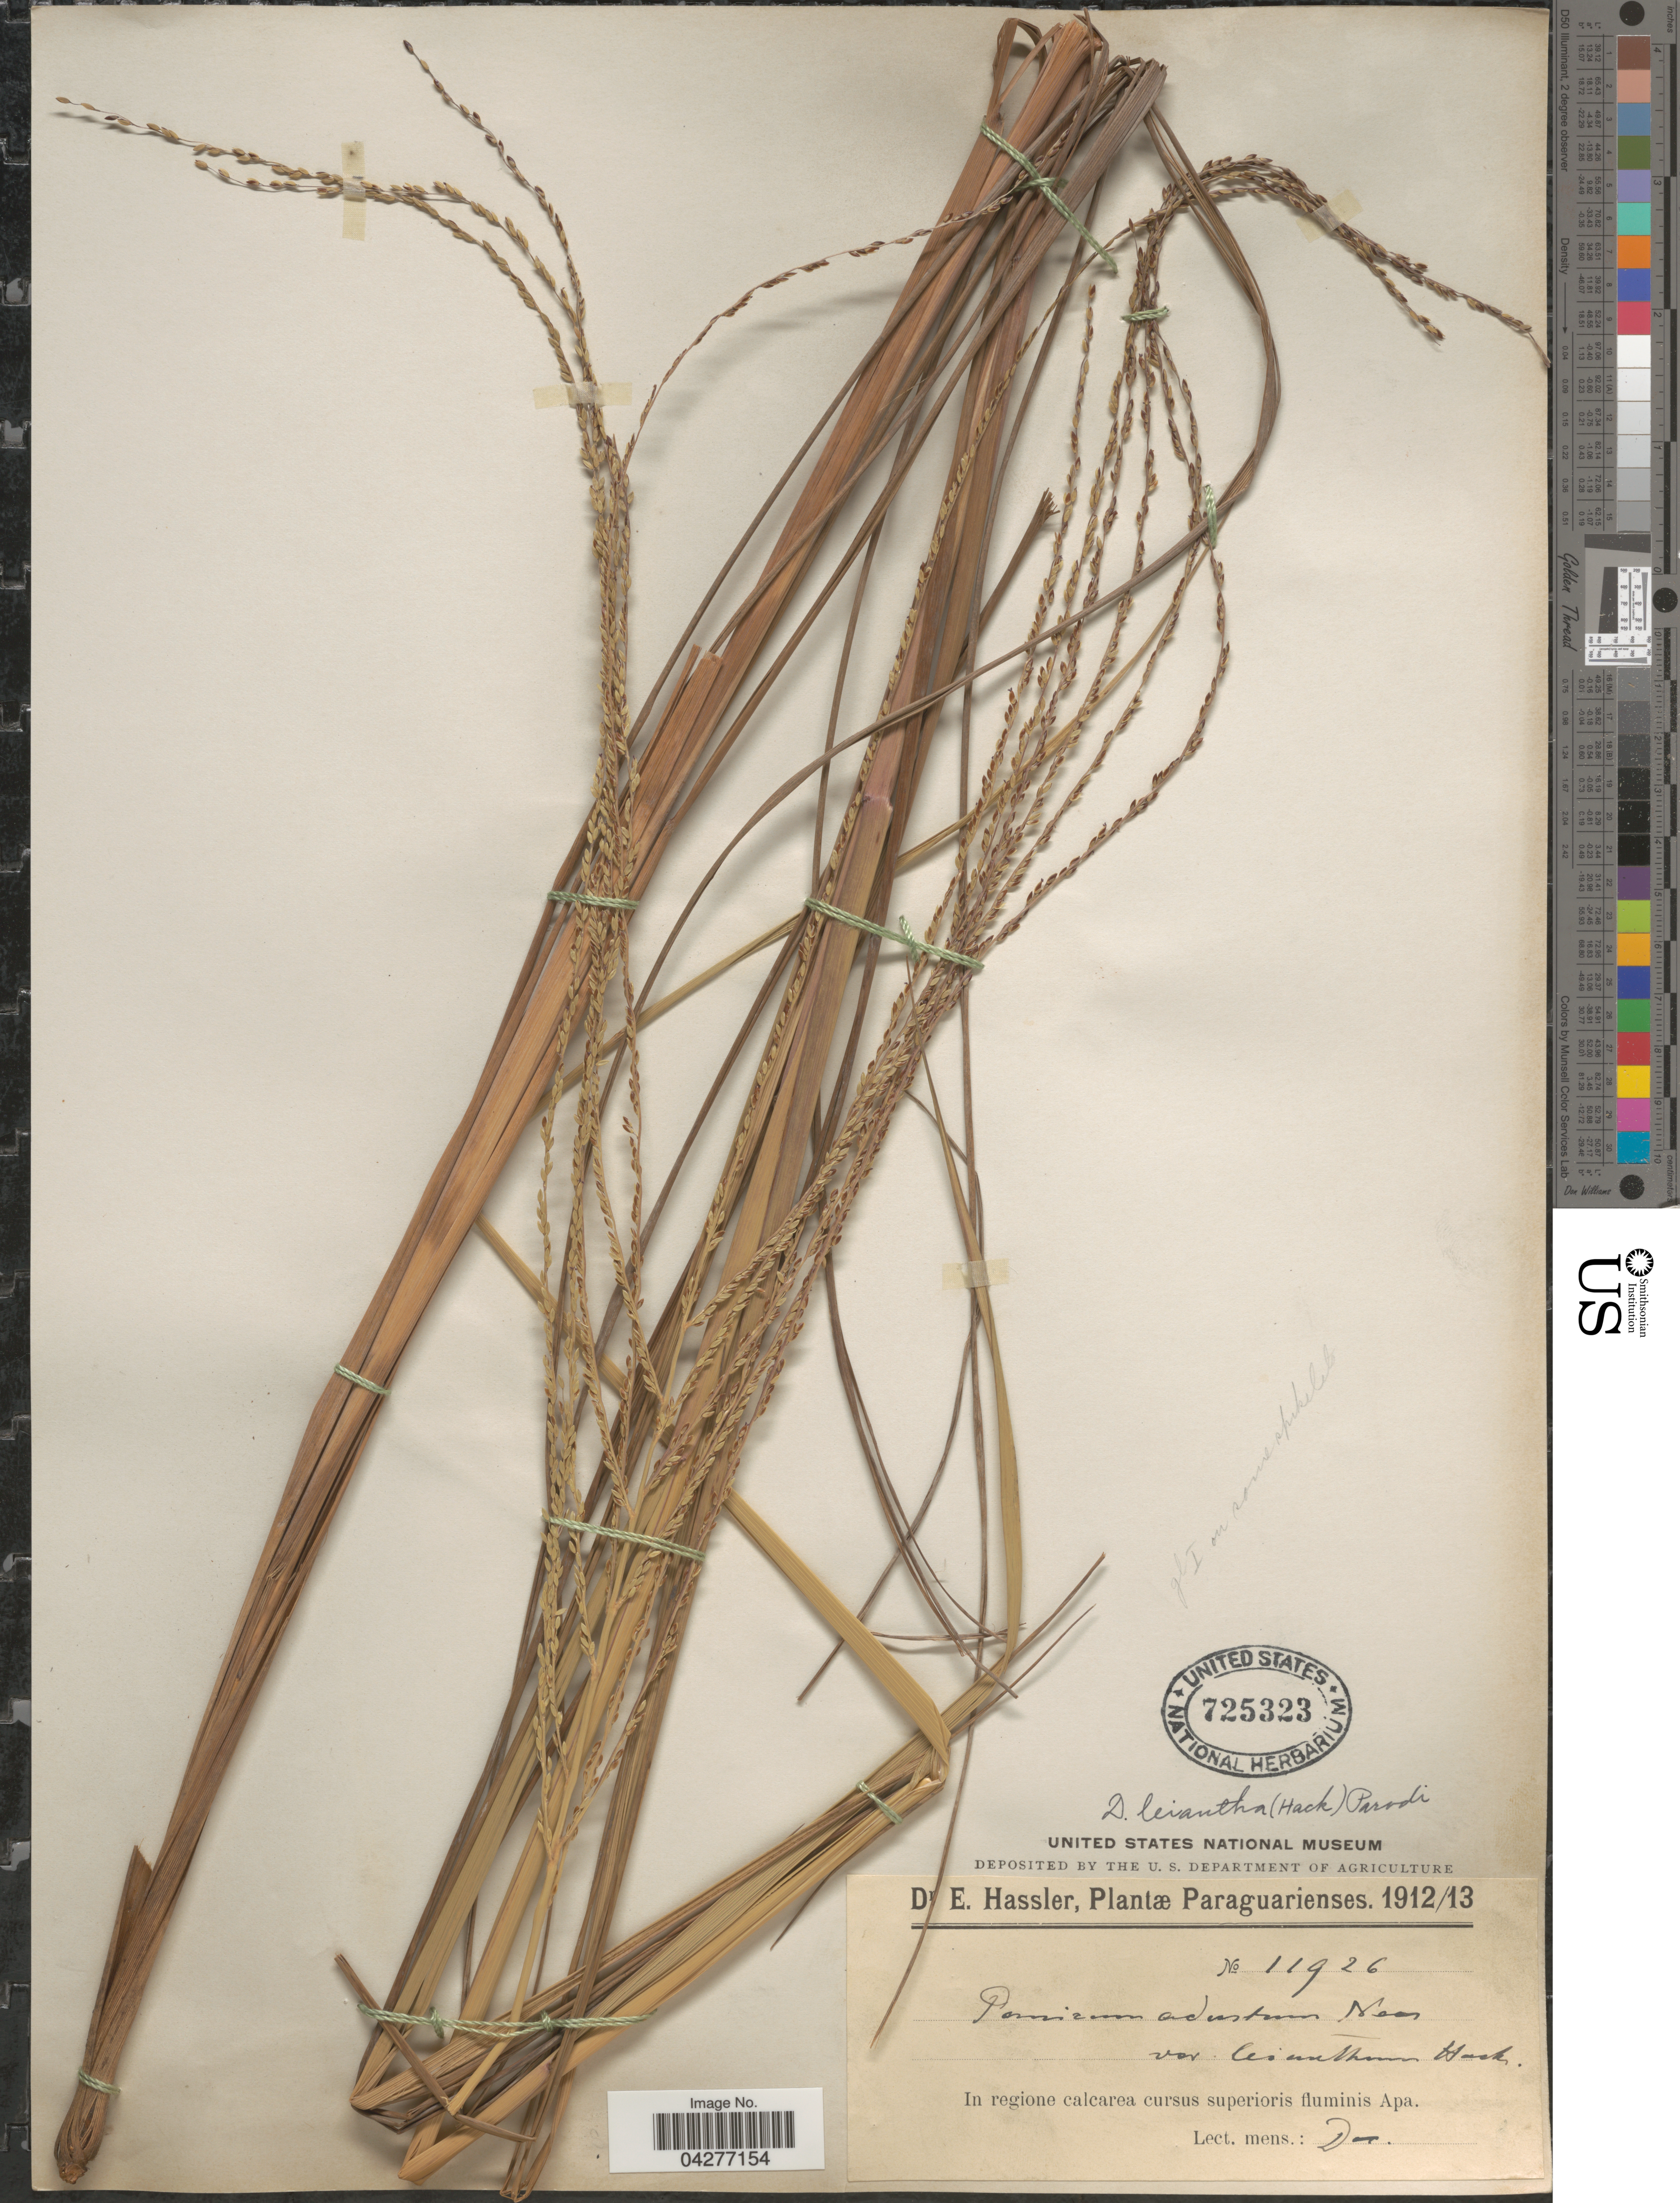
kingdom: Plantae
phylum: Tracheophyta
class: Liliopsida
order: Poales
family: Poaceae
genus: Digitaria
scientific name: Digitaria lehmanniana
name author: Henr.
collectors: E. Hassler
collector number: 11926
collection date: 1912-12/1913-12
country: Paraguay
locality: In regione calcarea cursus superioris fluminis Apa.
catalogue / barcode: US 725323